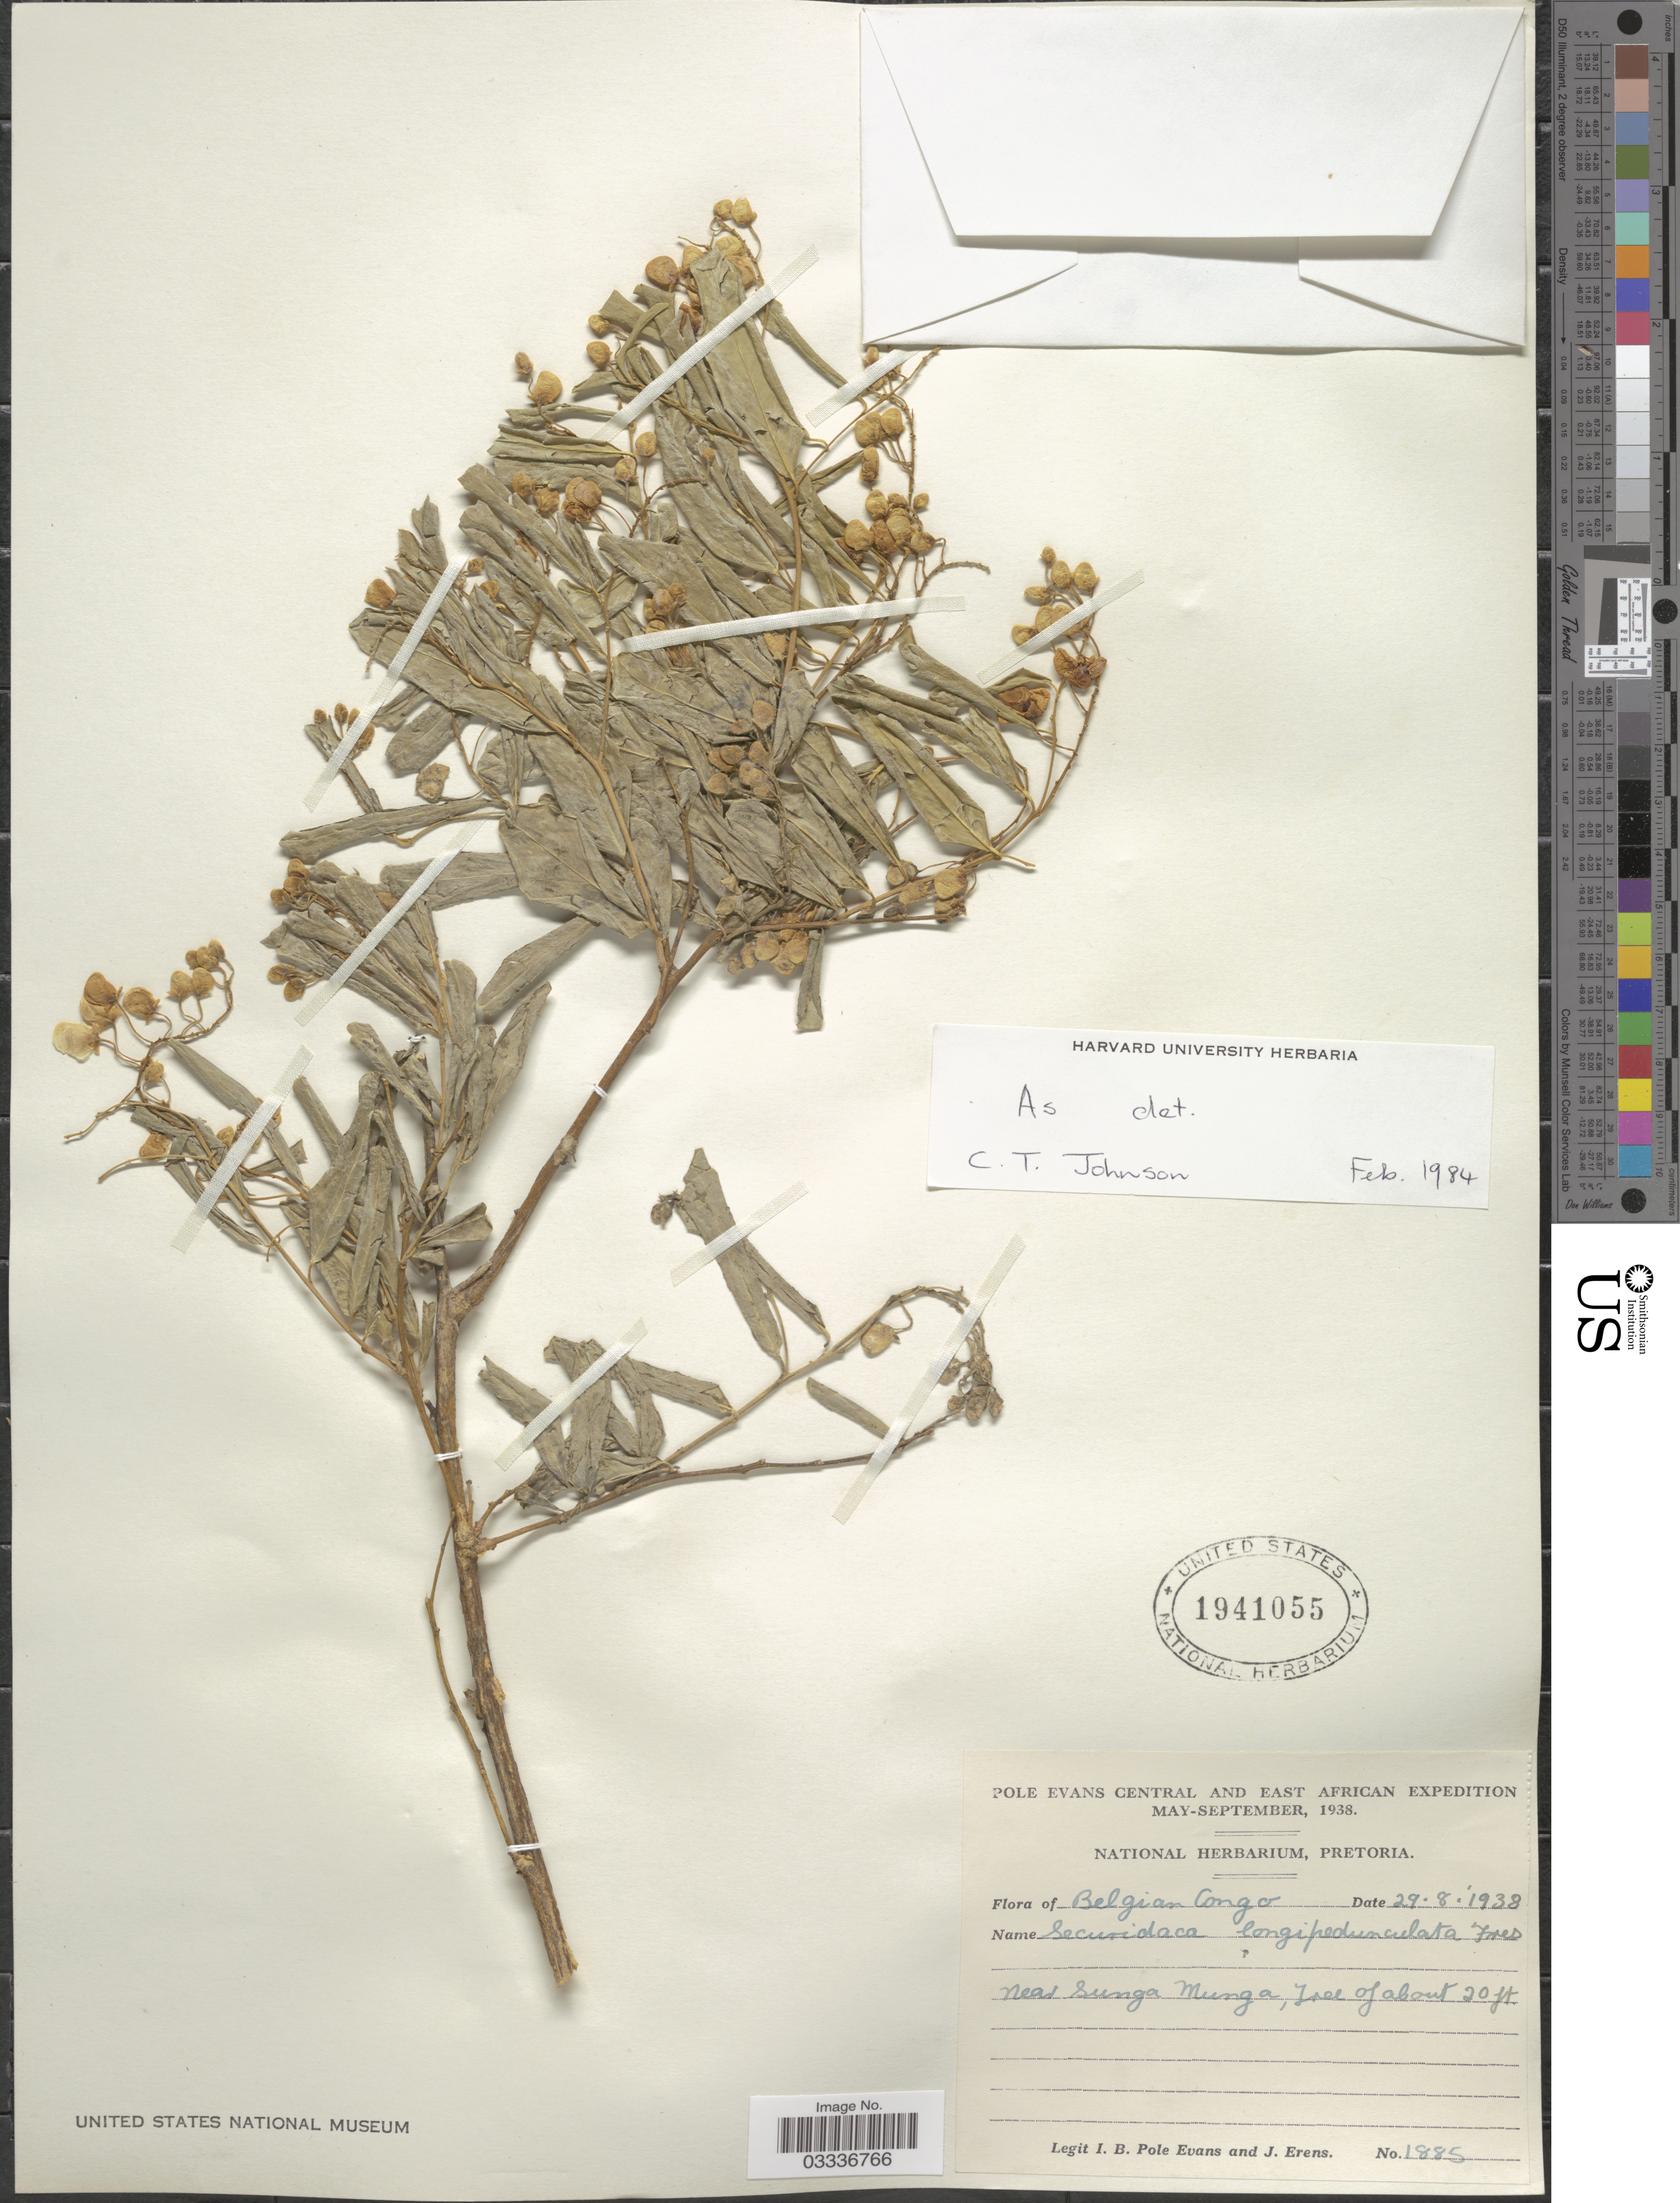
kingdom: Plantae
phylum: Tracheophyta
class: Magnoliopsida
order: Fabales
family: Polygalaceae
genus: Securidaca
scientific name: Securidaca longepedunculata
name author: Fresen.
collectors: I. B. Pole-Evans & J. Erens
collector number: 1885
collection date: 1938-08-29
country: Congo, Democratic Republic of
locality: Belgian Congo. Central and East African. [unsure placement] Near Sunga Munga.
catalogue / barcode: US 1941055